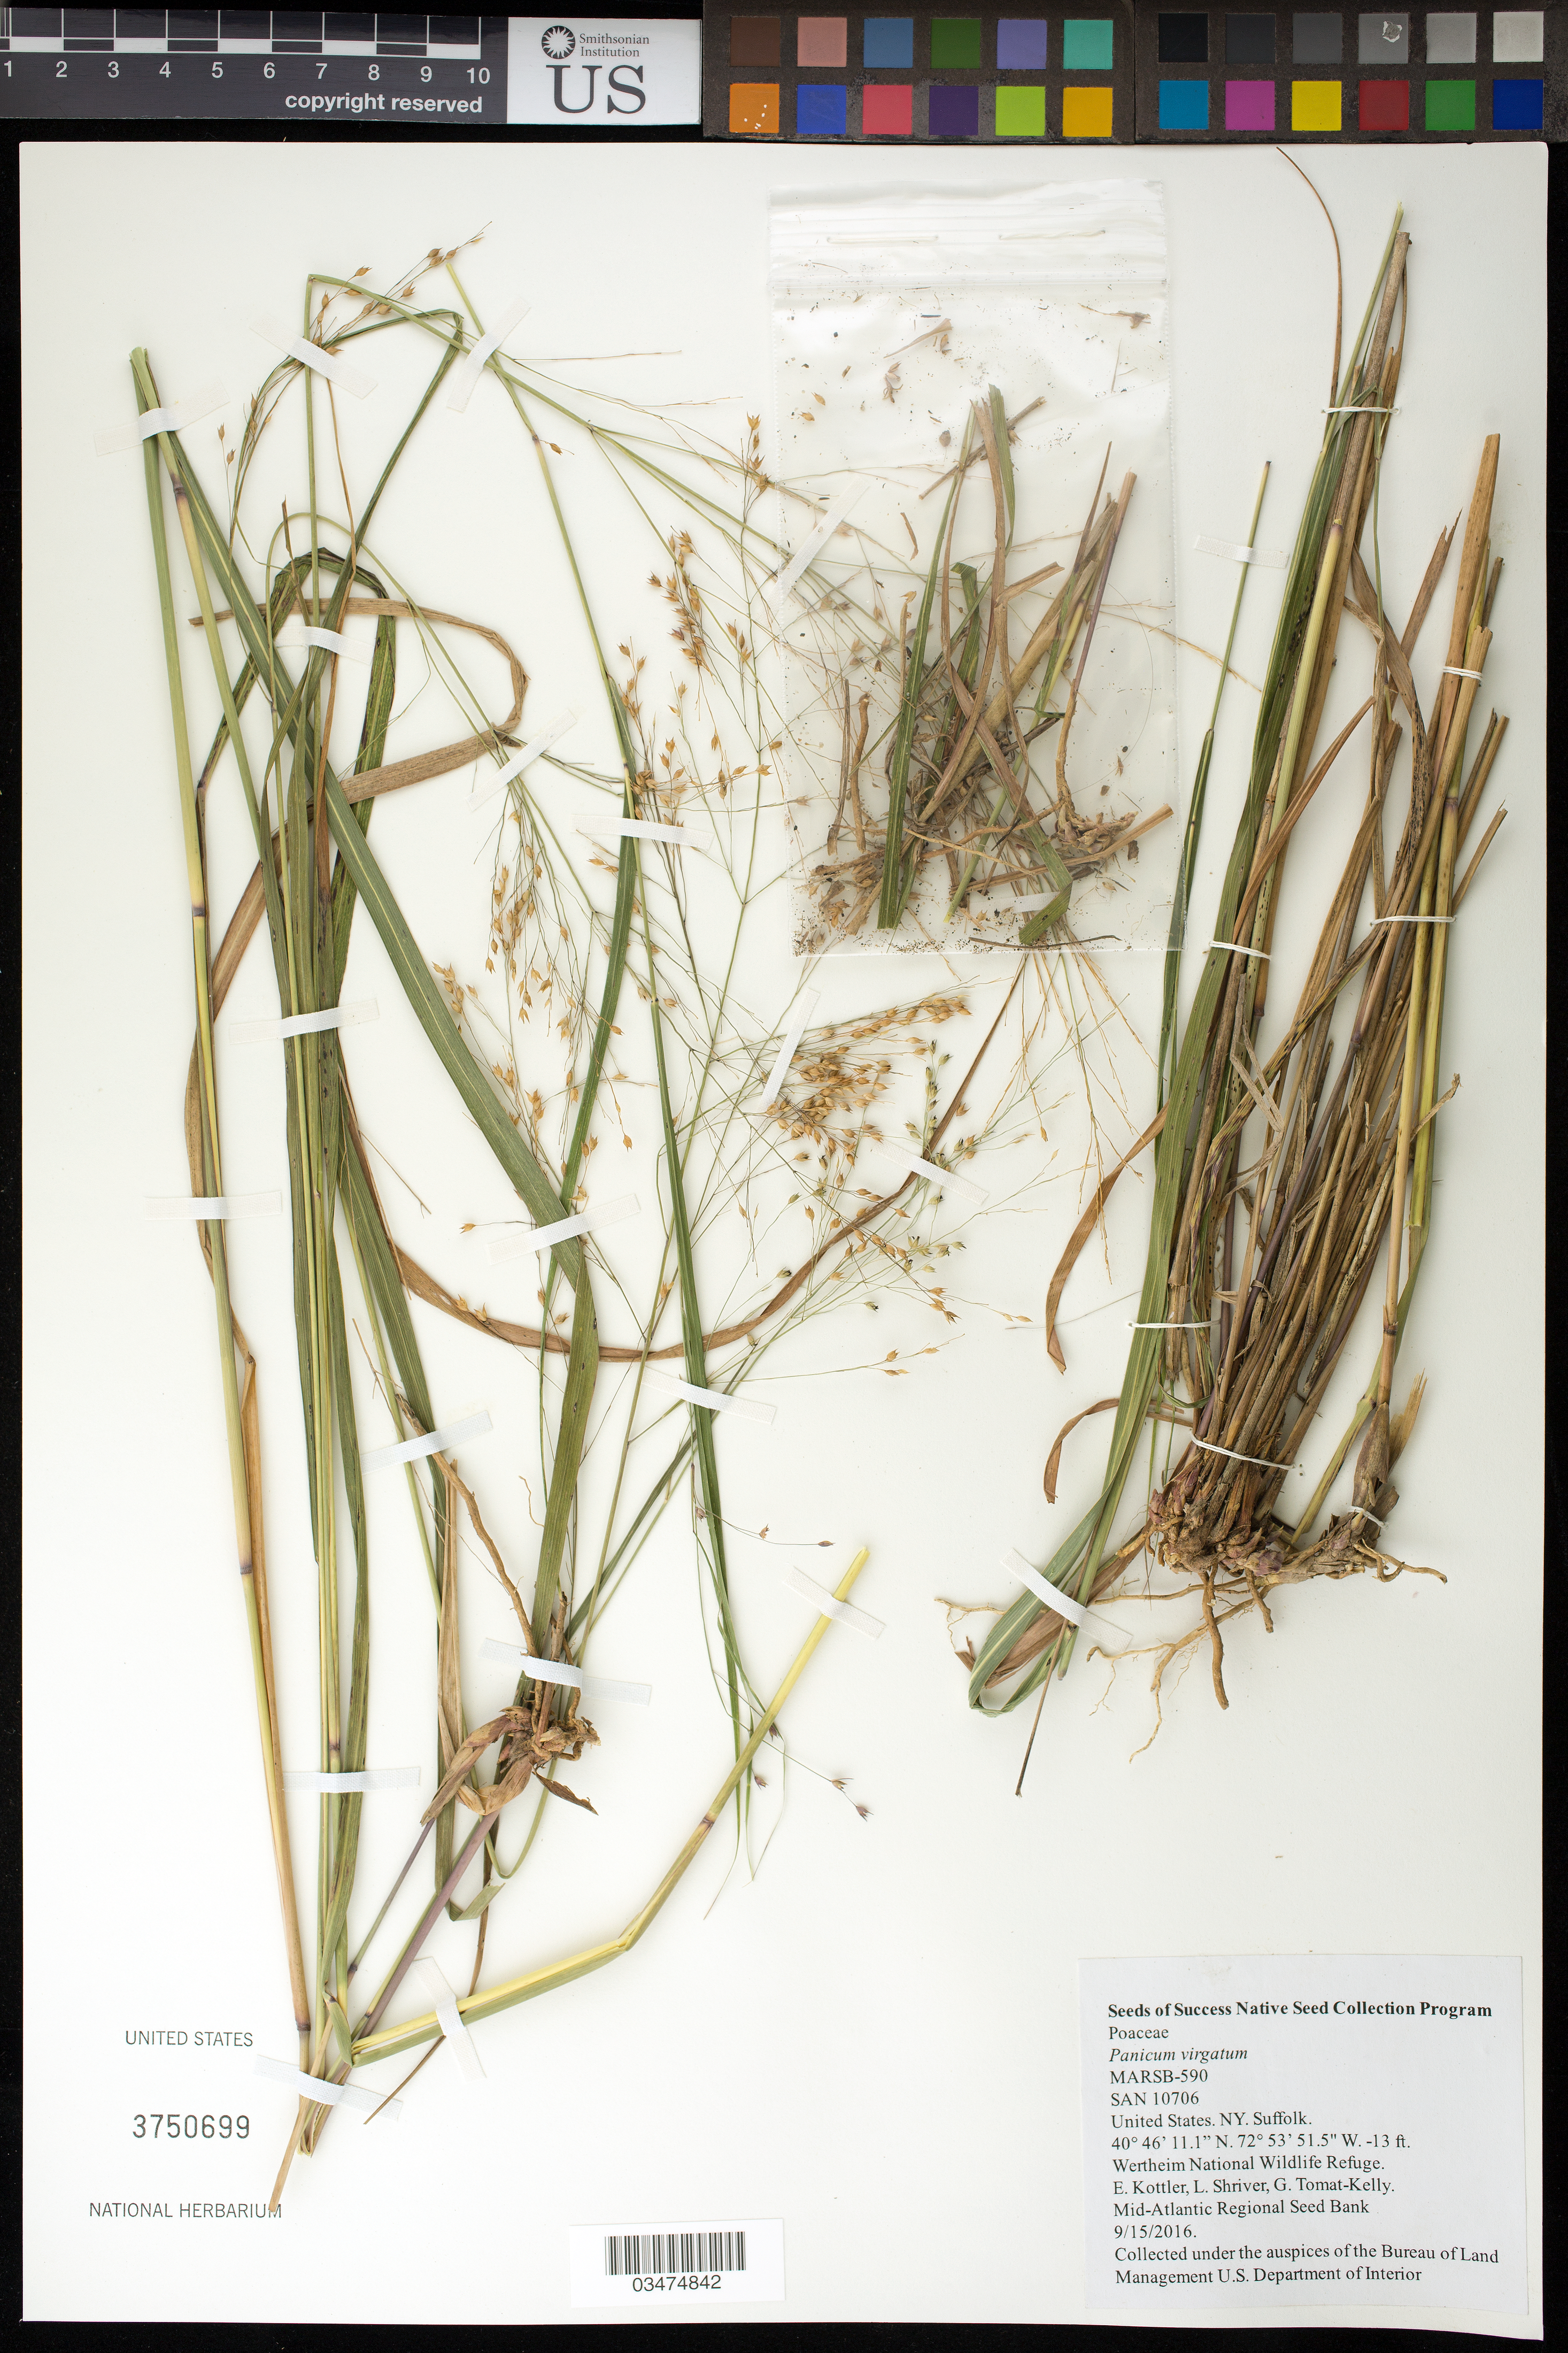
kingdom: Plantae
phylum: Tracheophyta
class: Liliopsida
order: Poales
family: Poaceae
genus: Panicum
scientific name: Panicum virgatum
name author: L.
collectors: E. Kottler, L. Shriver & G. Tomat-Kelly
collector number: MARSB-590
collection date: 2016-09-15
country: United States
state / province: New York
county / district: Suffolk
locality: Wertheim National Wildlife Refuge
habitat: Old field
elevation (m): -4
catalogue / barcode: US 3750699